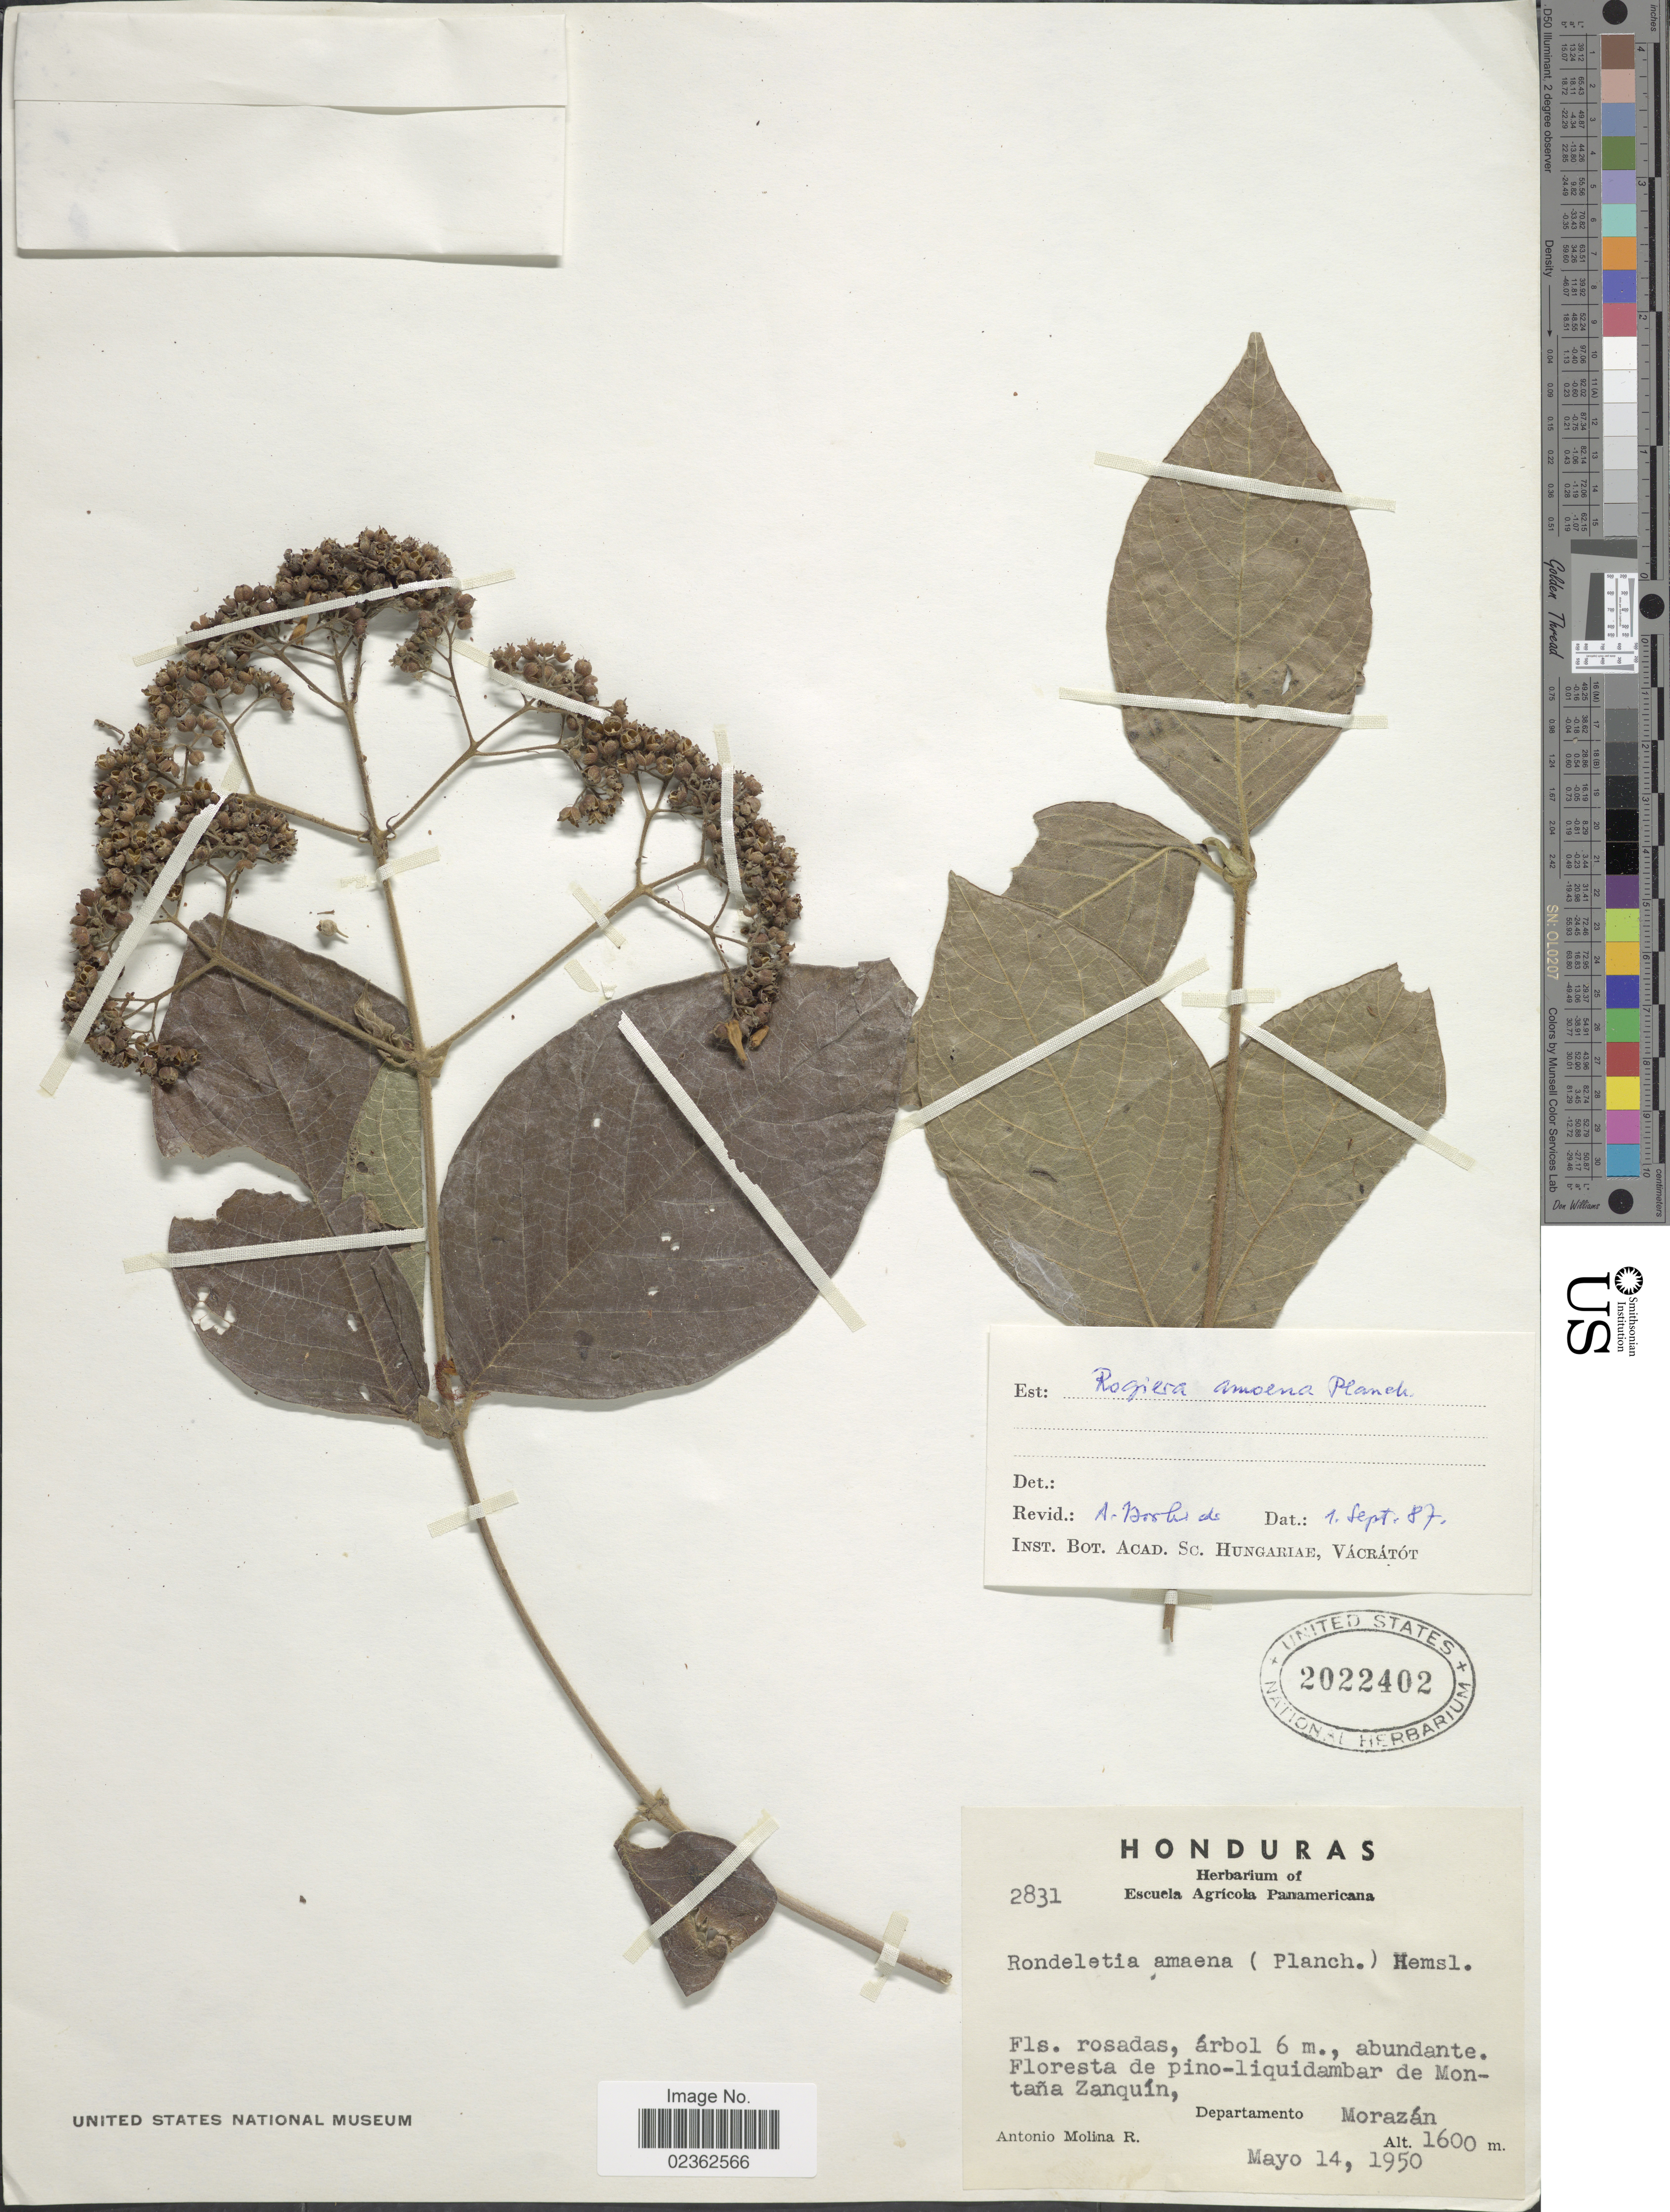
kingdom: Plantae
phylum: Tracheophyta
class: Magnoliopsida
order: Gentianales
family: Rubiaceae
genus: Rogiera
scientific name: Rogiera amoena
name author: Planch.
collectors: A. Molina R.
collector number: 2831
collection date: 1950-05-14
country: Honduras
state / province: Fco. Morazán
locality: Floresta de pino-liquidambar de la Montana Zanquin, Departamento Morazan.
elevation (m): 1600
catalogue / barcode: US 2022402